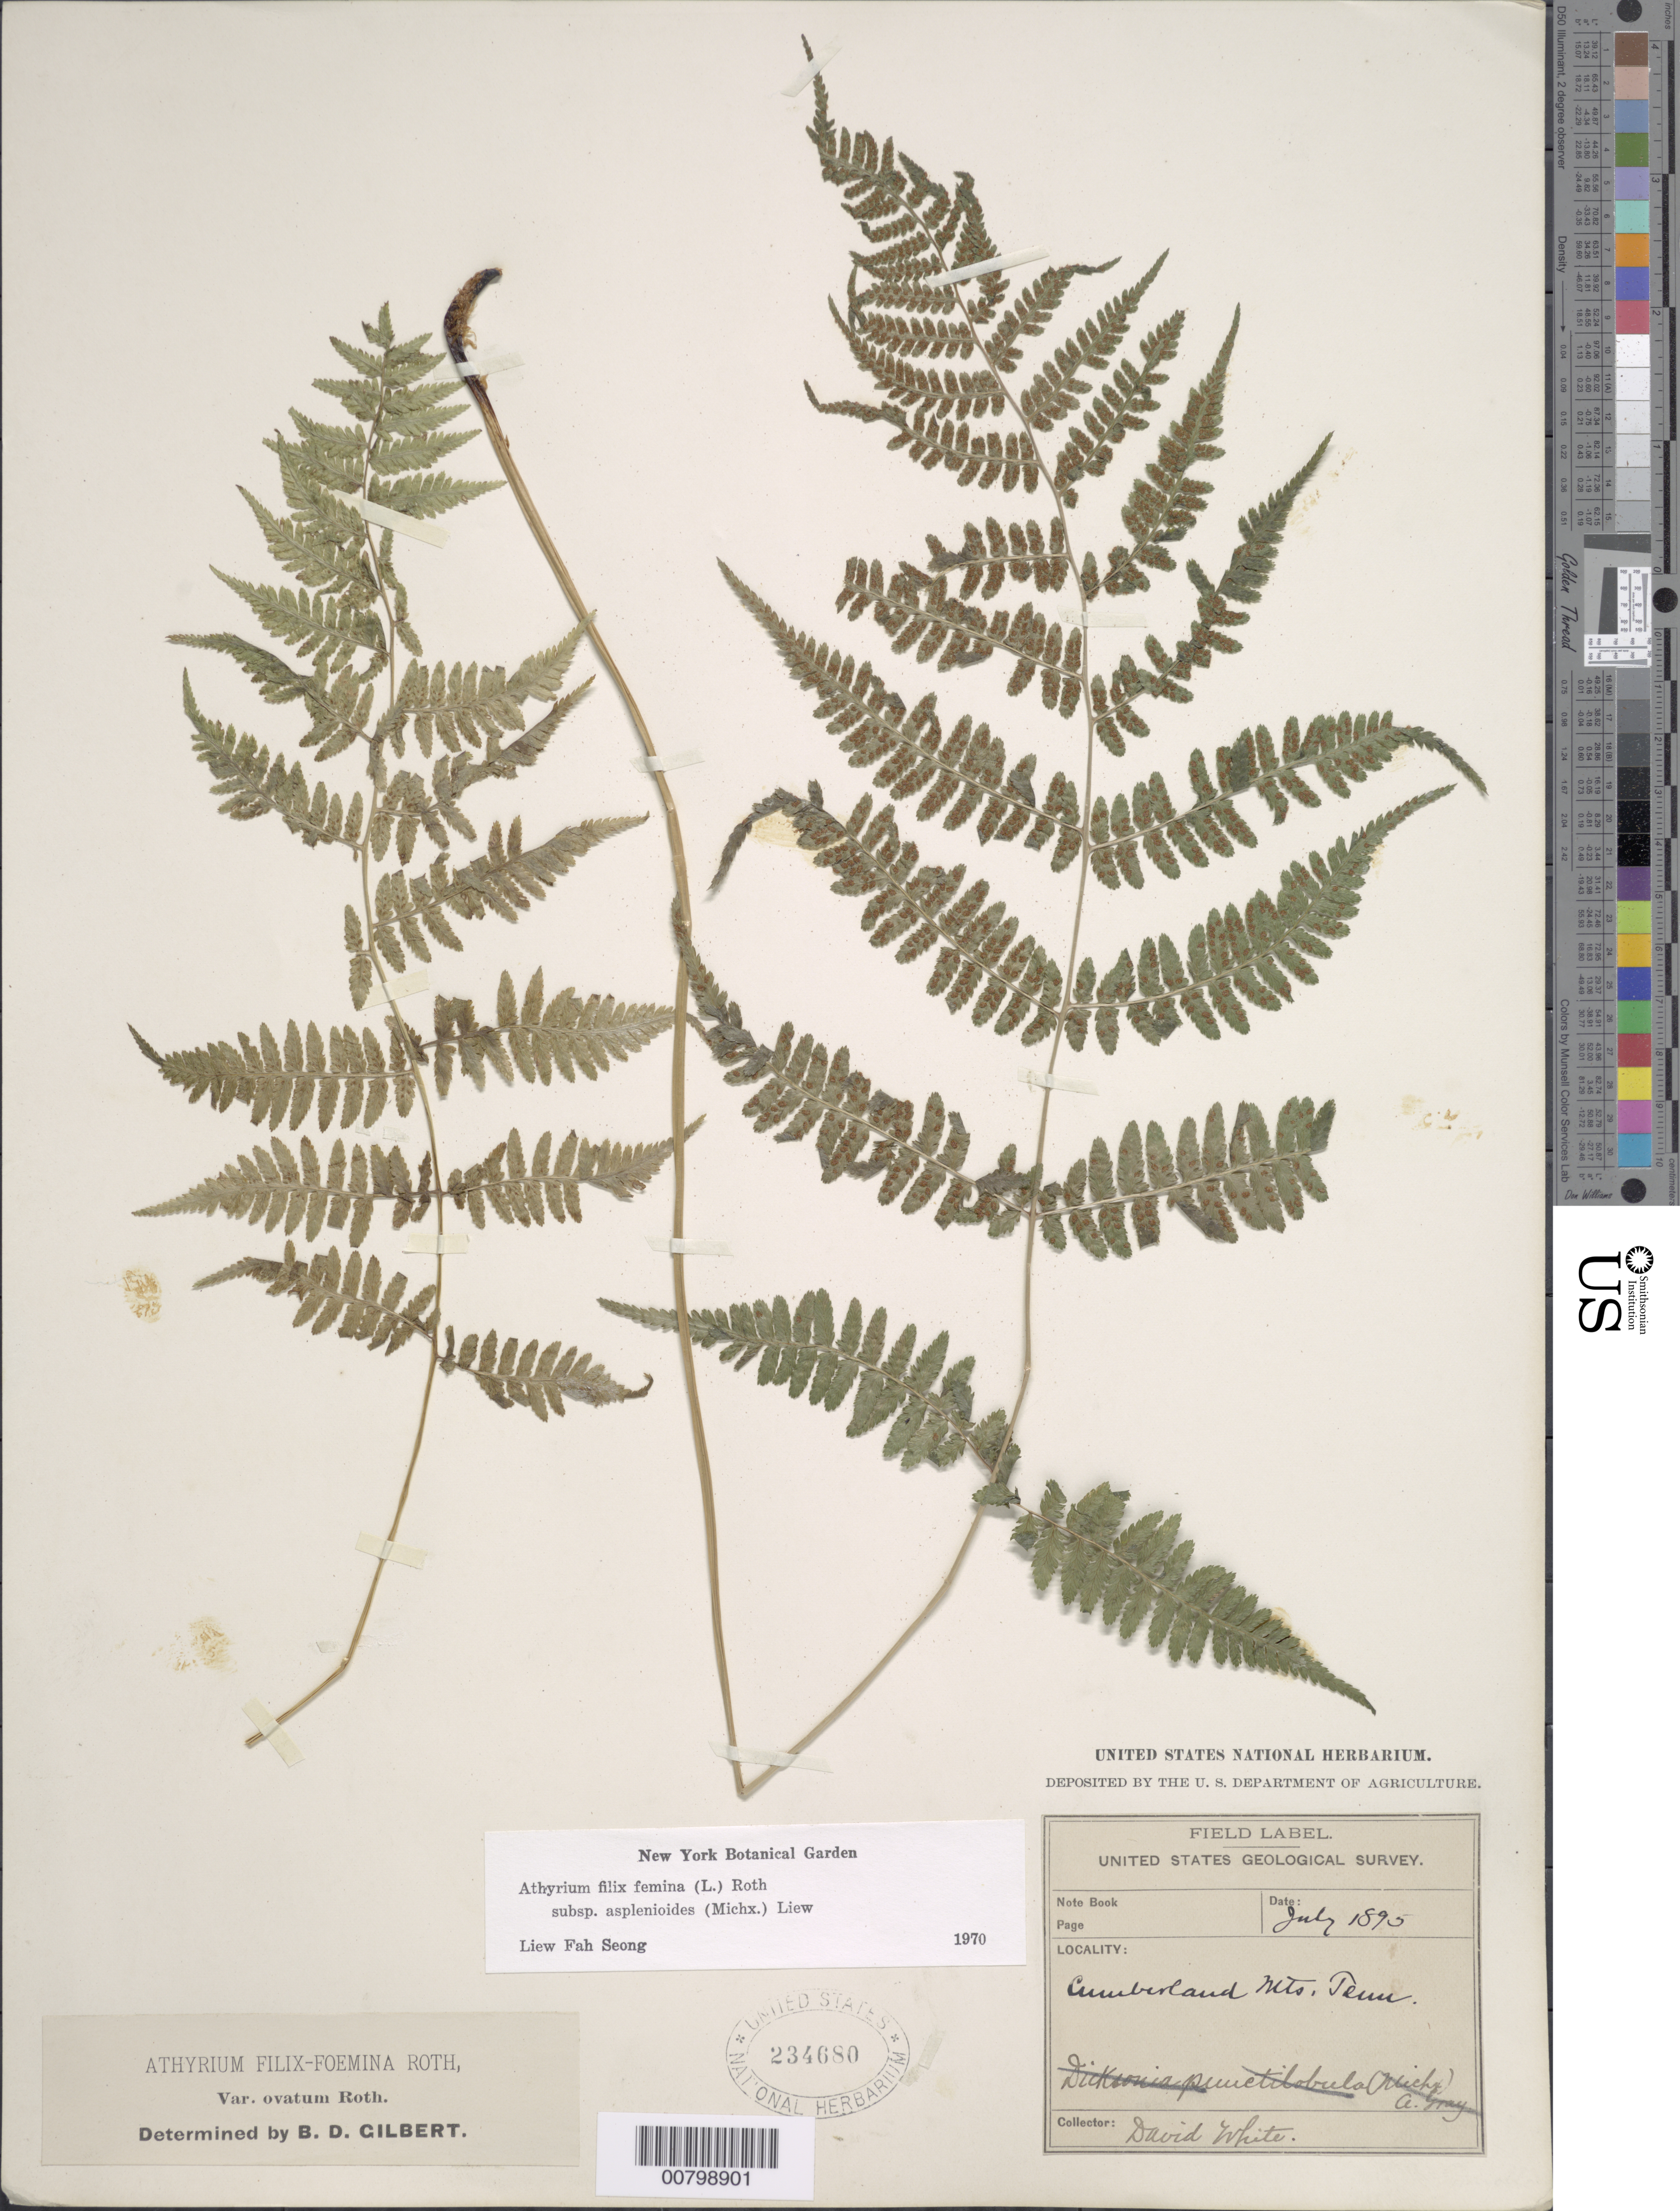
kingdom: Plantae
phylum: Tracheophyta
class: Polypodiopsida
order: Polypodiales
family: Athyriaceae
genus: Athyrium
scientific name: Athyrium filix-femina subsp. asplenioides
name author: (Michx.) Hultén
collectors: D. White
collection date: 1895-07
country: United States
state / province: Tennessee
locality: Cumberland Mts., Tenn.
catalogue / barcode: US 234680